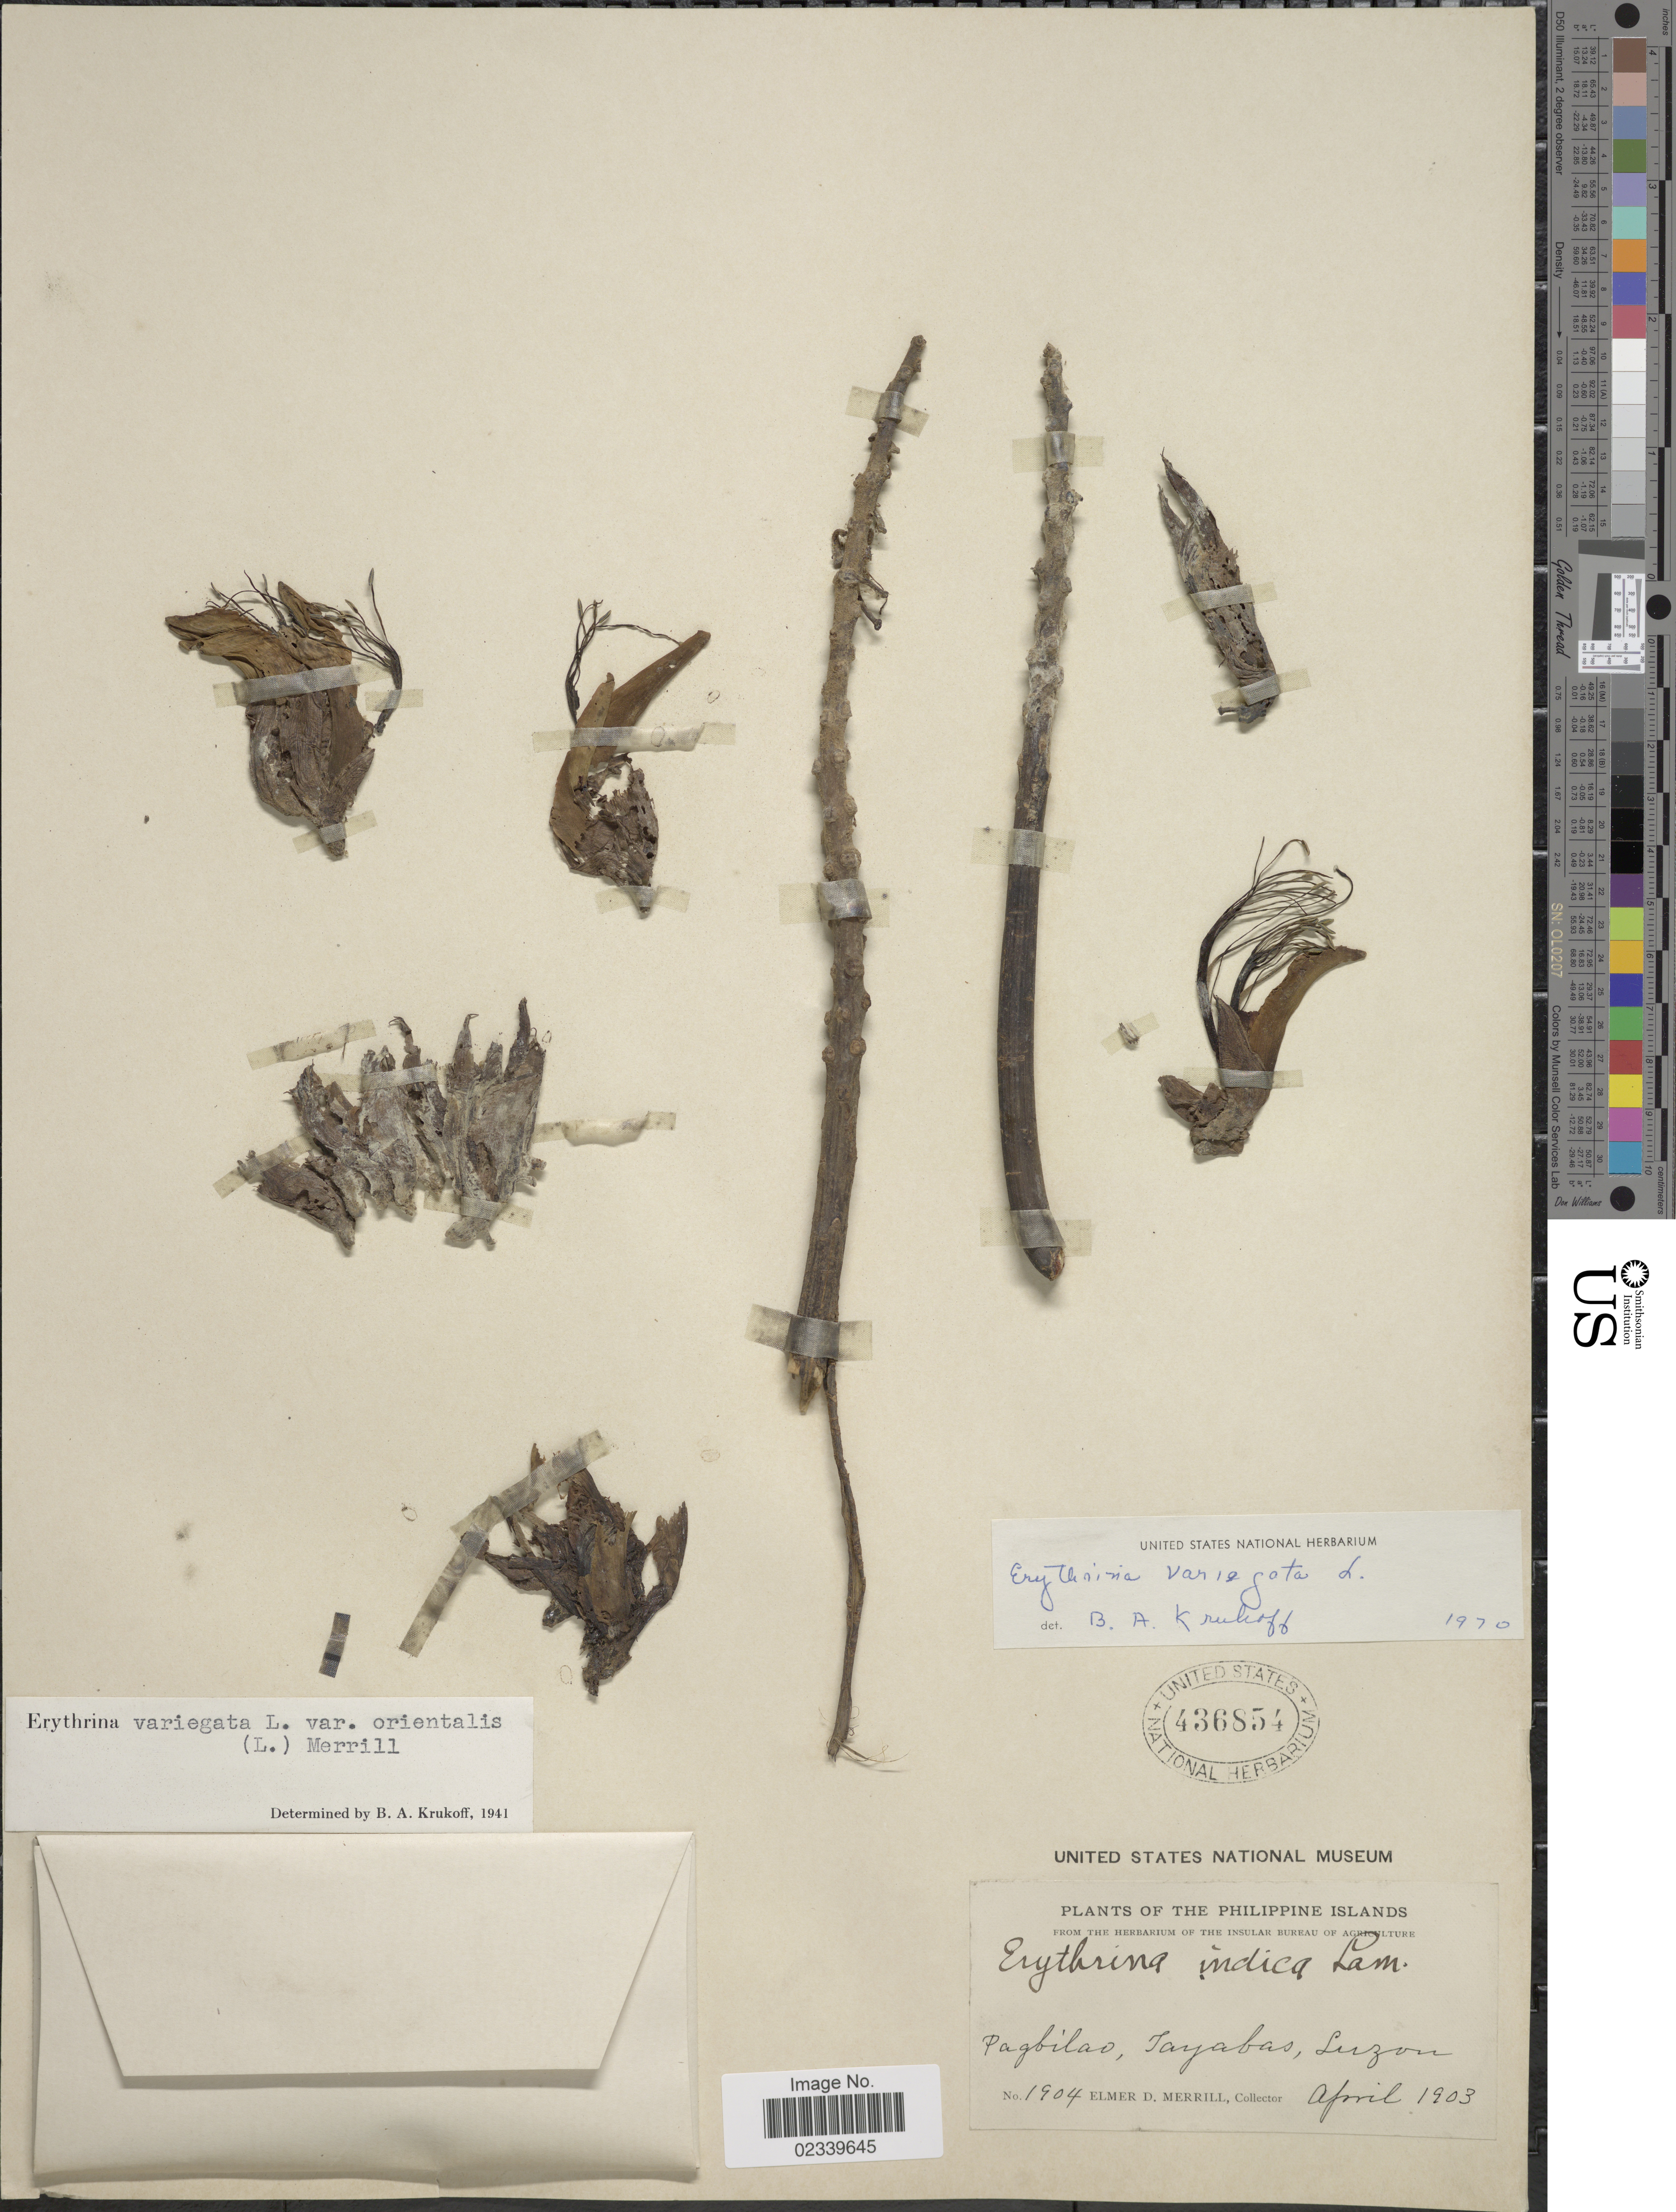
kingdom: Plantae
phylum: Tracheophyta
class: Magnoliopsida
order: Fabales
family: Fabaceae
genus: Erythrina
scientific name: Erythrina variegata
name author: L.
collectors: E. D. Merrill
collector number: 1904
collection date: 1903-04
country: Philippines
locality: Pagbilao, Tayabas, Luzon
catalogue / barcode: US 436854